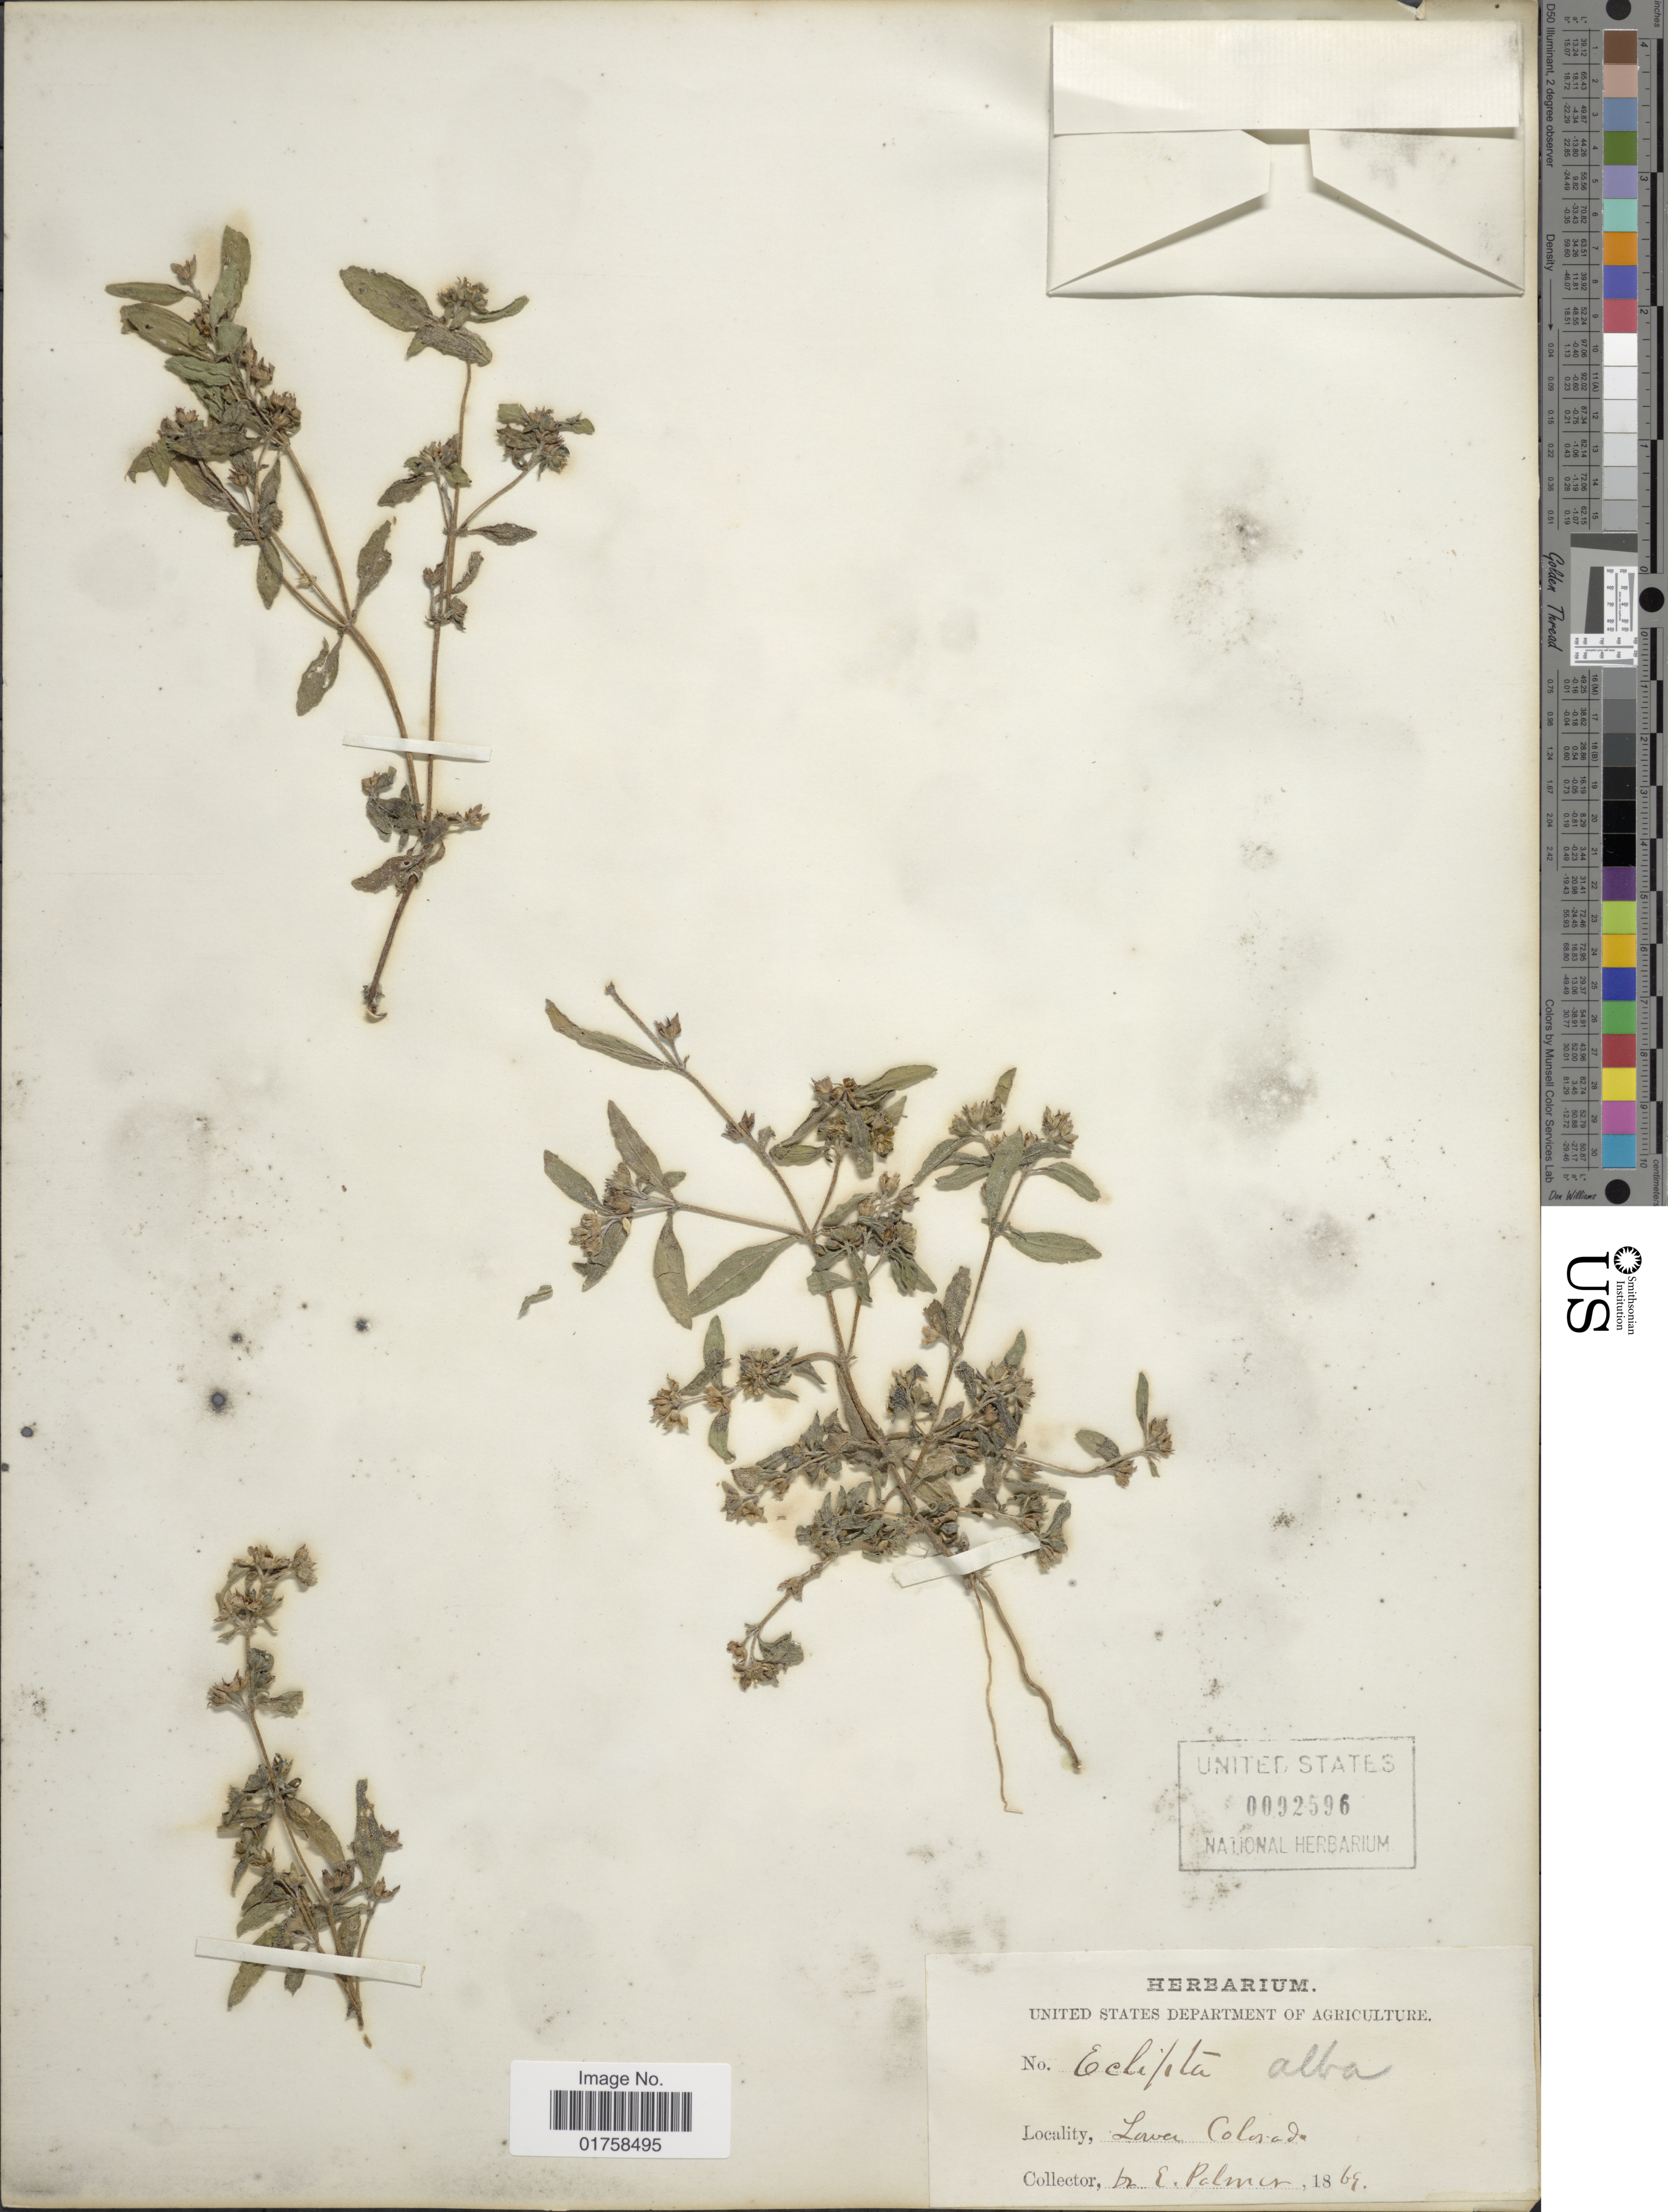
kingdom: Plantae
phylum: Tracheophyta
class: Magnoliopsida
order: Asterales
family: Asteraceae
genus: Eclipta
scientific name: Eclipta alba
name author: (L.) Hassk.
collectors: E. Palmer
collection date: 1869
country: United States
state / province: Colorado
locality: Lower Colorado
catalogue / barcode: US 92596